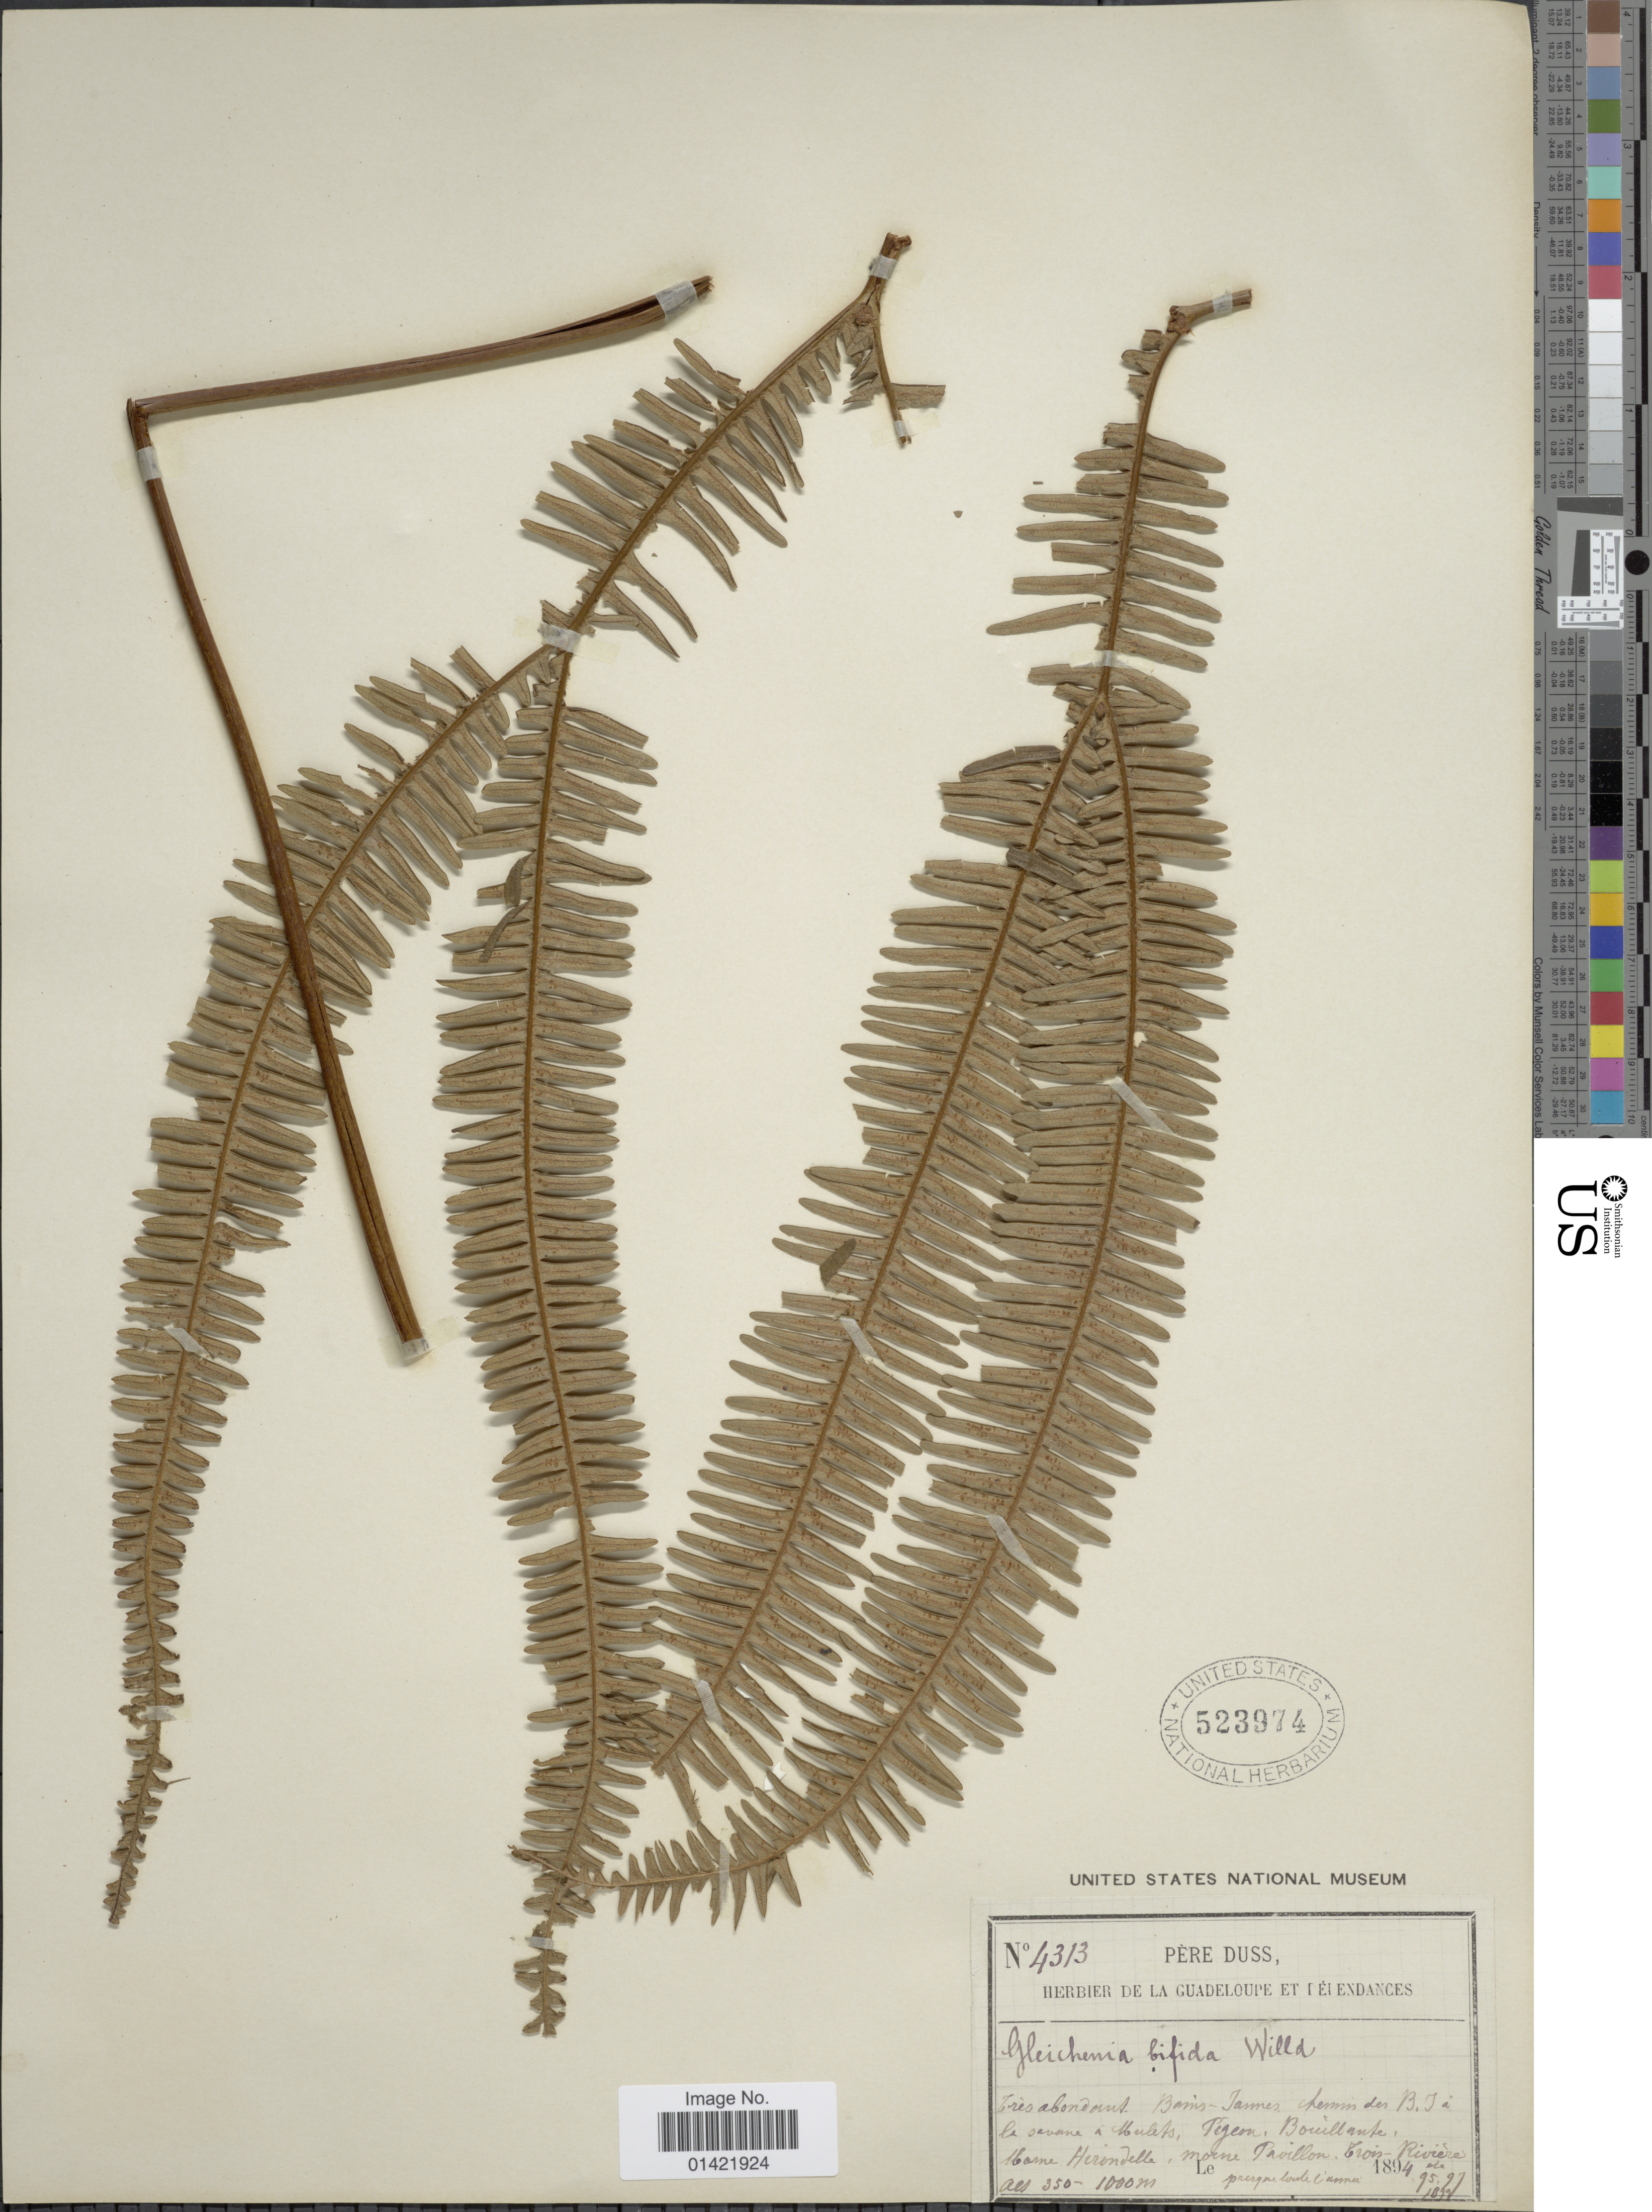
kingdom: Plantae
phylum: Tracheophyta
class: Polypodiopsida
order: Gleicheniales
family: Gleicheniaceae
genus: Sticherus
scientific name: Sticherus bifidus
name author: (Willd.) Ching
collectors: Père Duss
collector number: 4313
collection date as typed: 1894,1895,1897,1899?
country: Guadeloupe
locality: Pigeon, Bouillante. Marne Herondella, morne Pavillon - Trois-Riviere.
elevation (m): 350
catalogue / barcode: US 523974